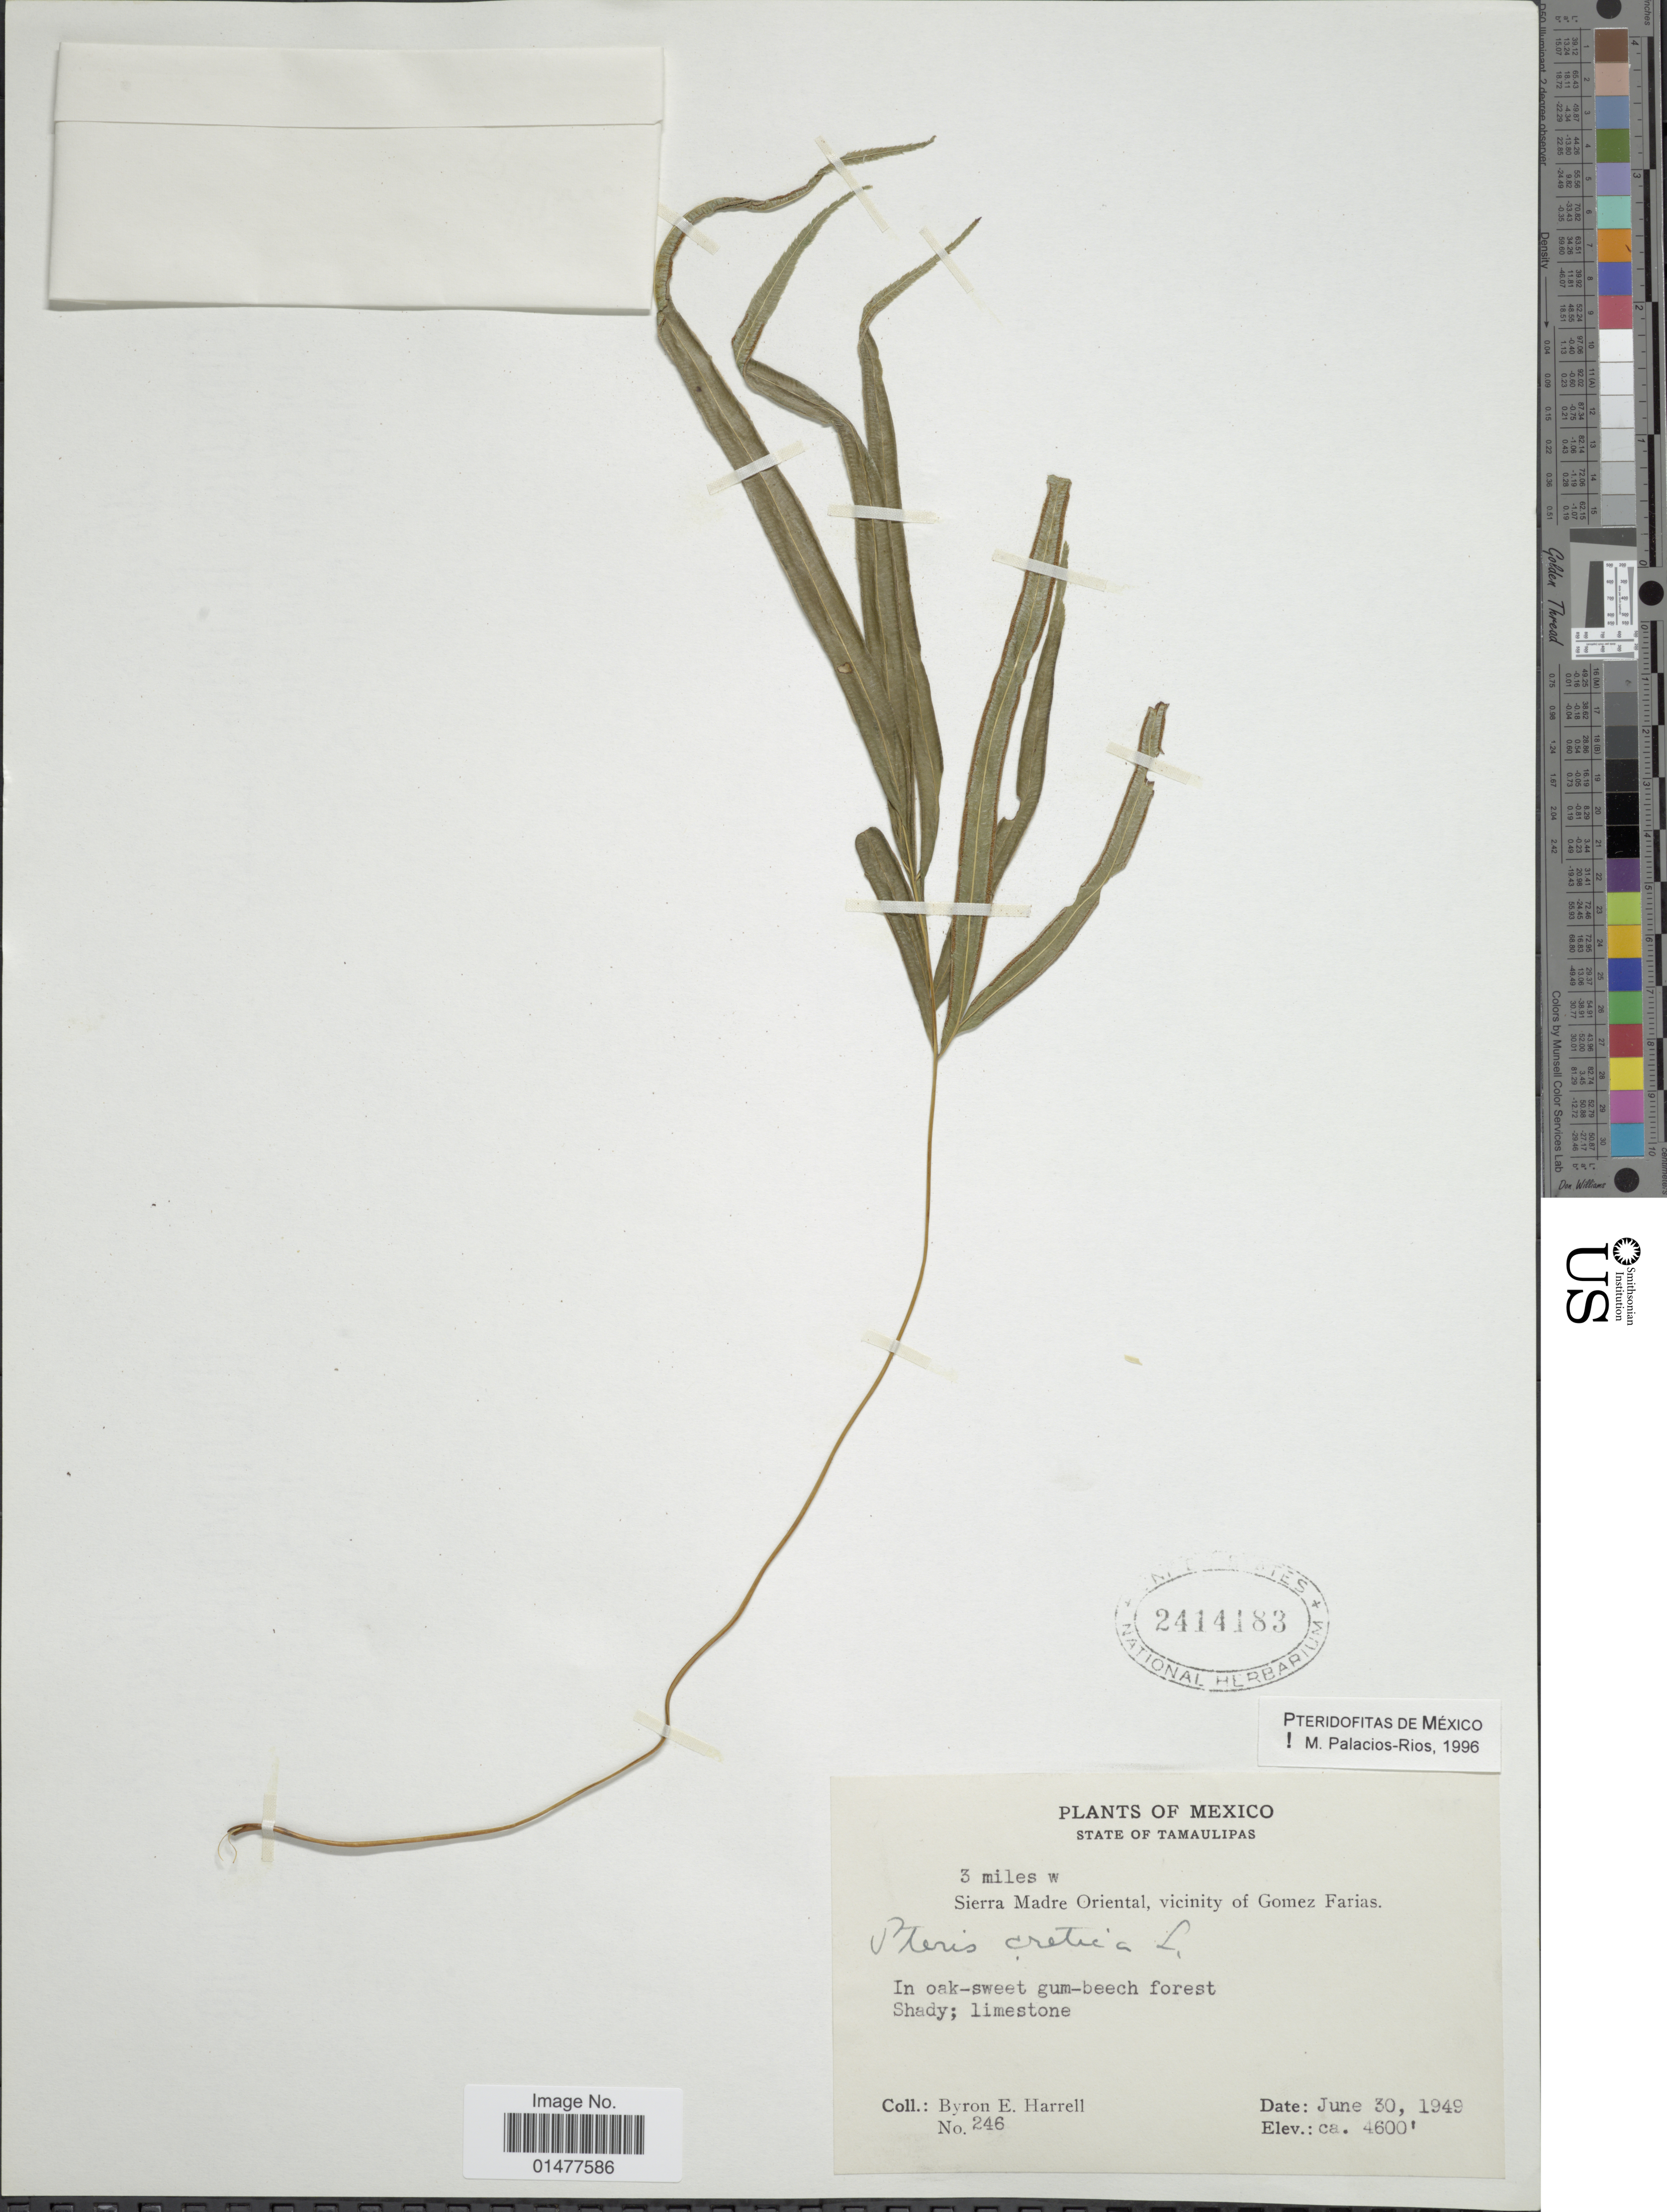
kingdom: Plantae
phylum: Tracheophyta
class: Polypodiopsida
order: Polypodiales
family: Pteridaceae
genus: Pteris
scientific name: Pteris cretica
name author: L.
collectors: B. Harrell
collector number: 246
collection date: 1949-06-30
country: Mexico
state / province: Tamaulipas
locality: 3 miles w Sierra Madre Occidental, vicinity of Gomez Farias.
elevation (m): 1402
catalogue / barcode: US 2414183